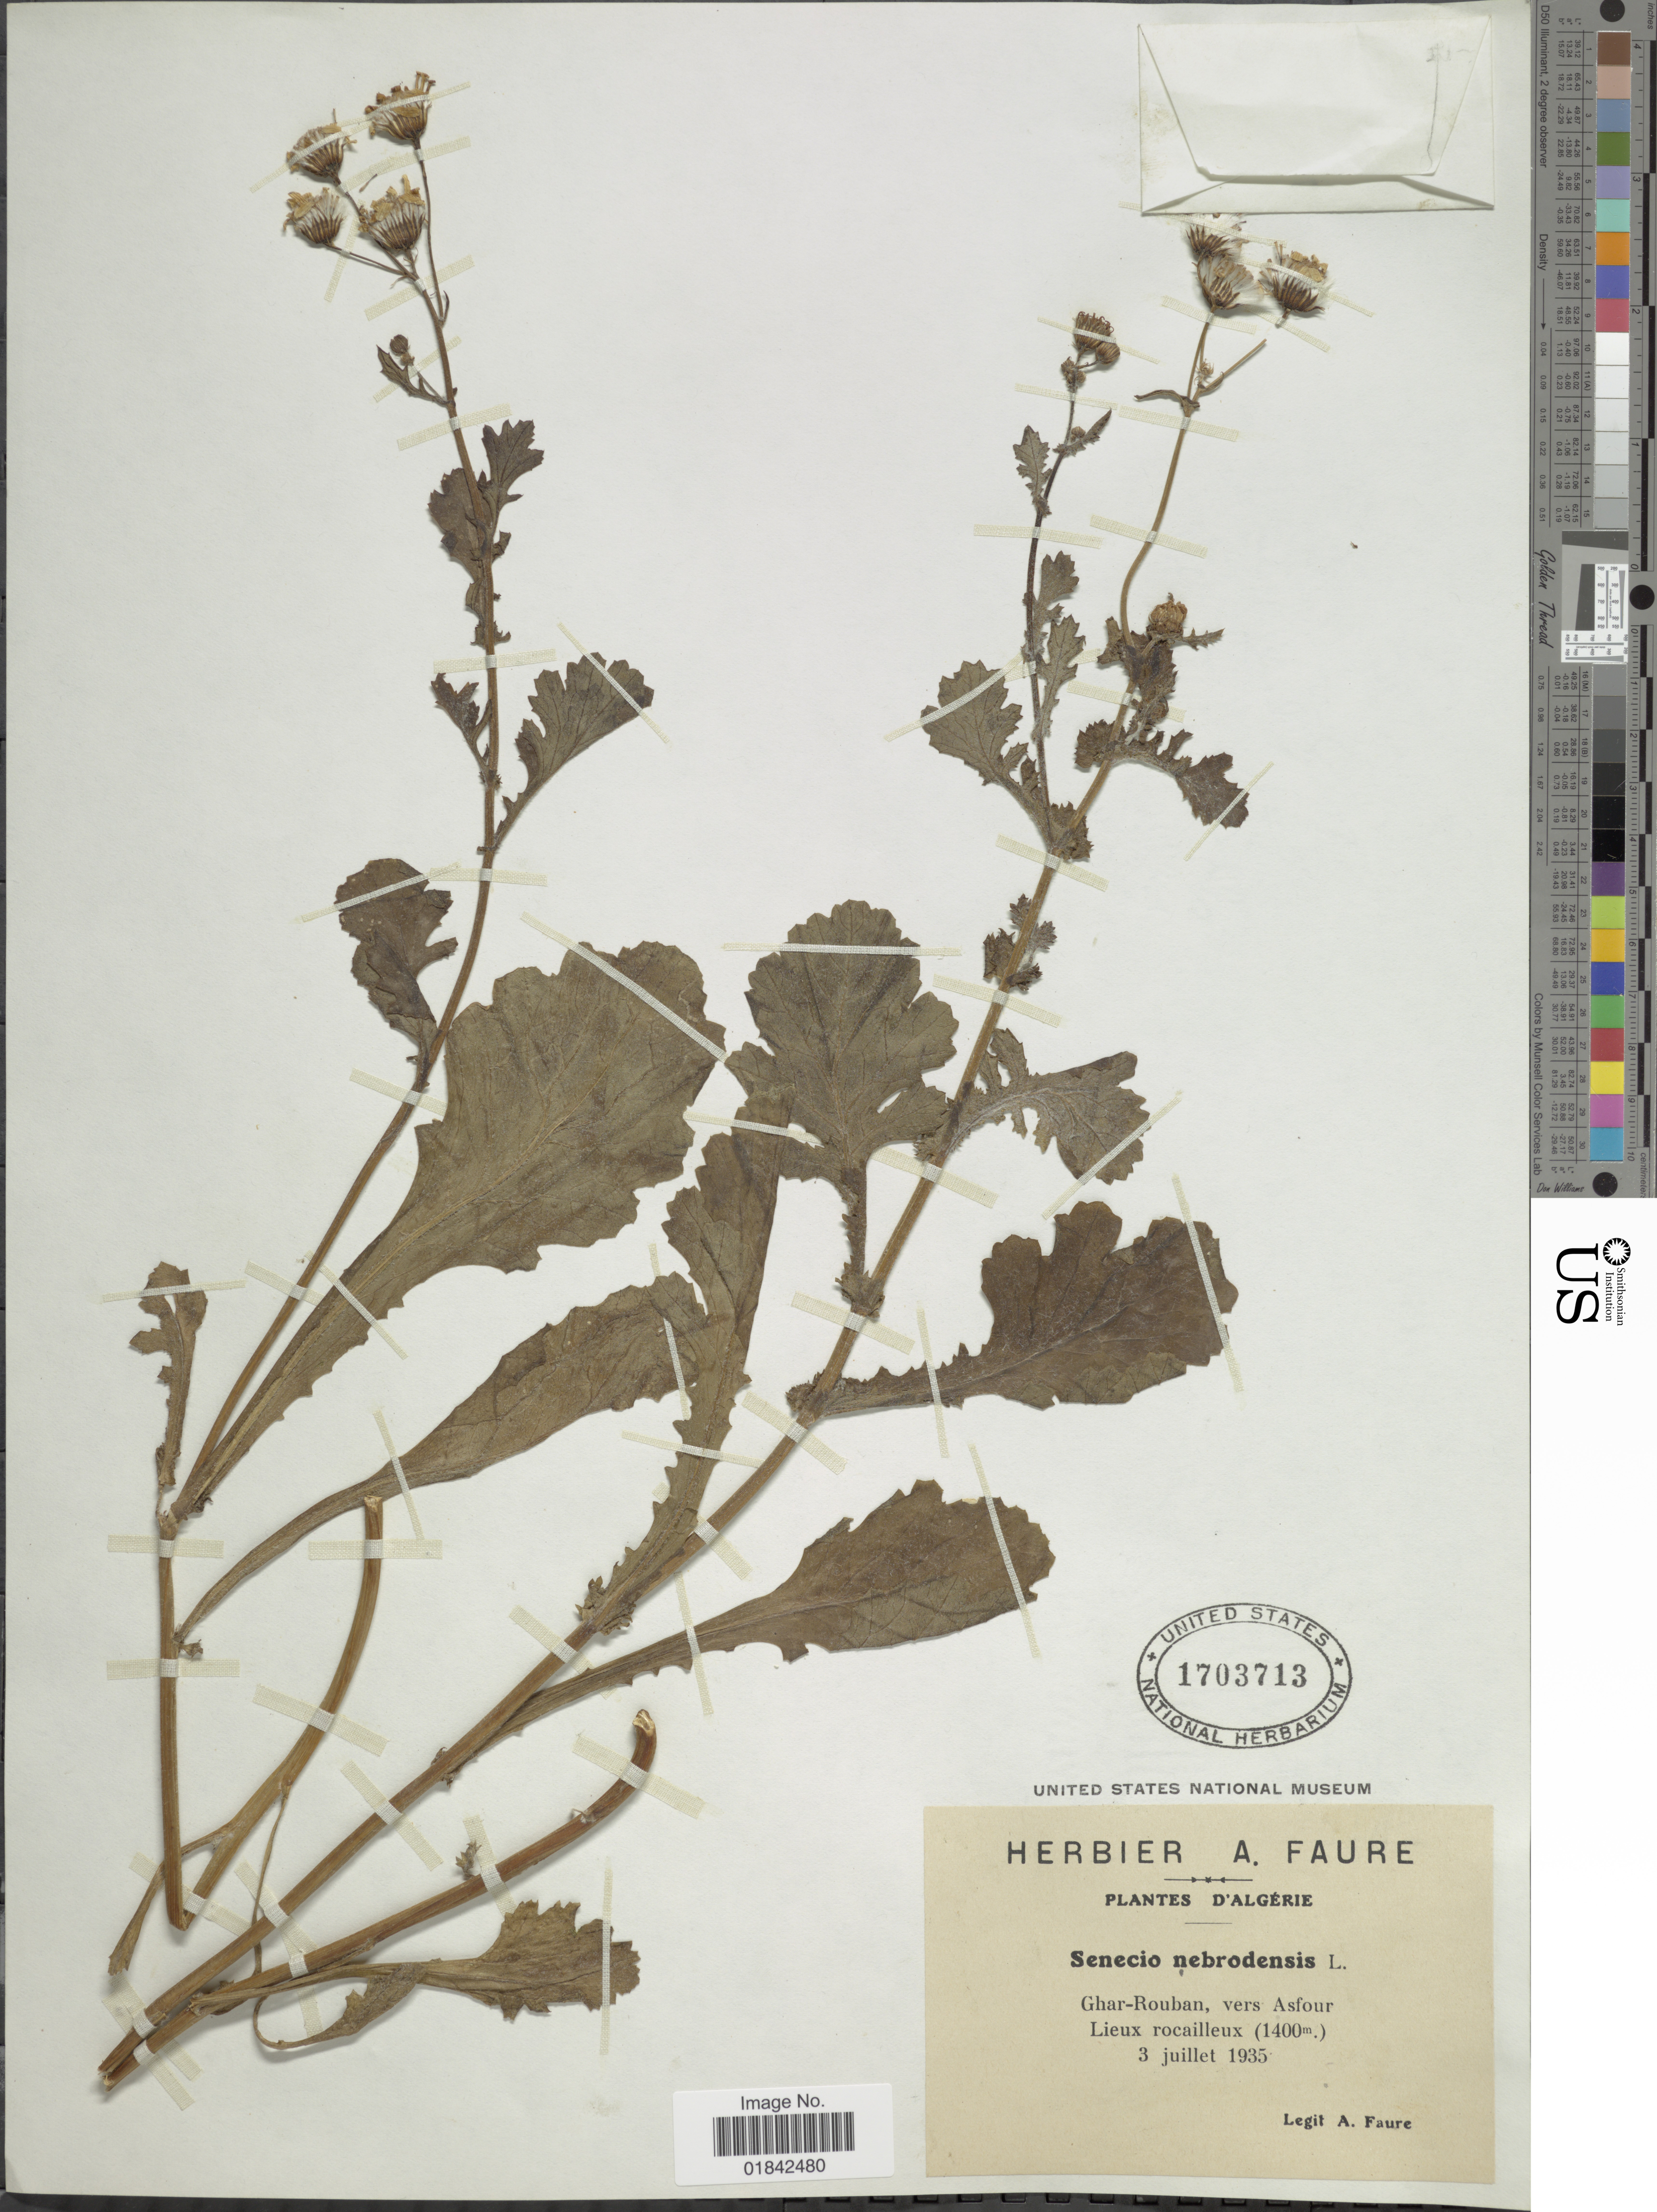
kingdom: Plantae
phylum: Tracheophyta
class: Magnoliopsida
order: Asterales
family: Asteraceae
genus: Senecio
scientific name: Senecio nebrodensis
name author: L.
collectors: A. Faure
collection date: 1935-07-03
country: Algeria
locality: Ghar-Rouban, vers Asfour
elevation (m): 1400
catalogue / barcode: US 1703713